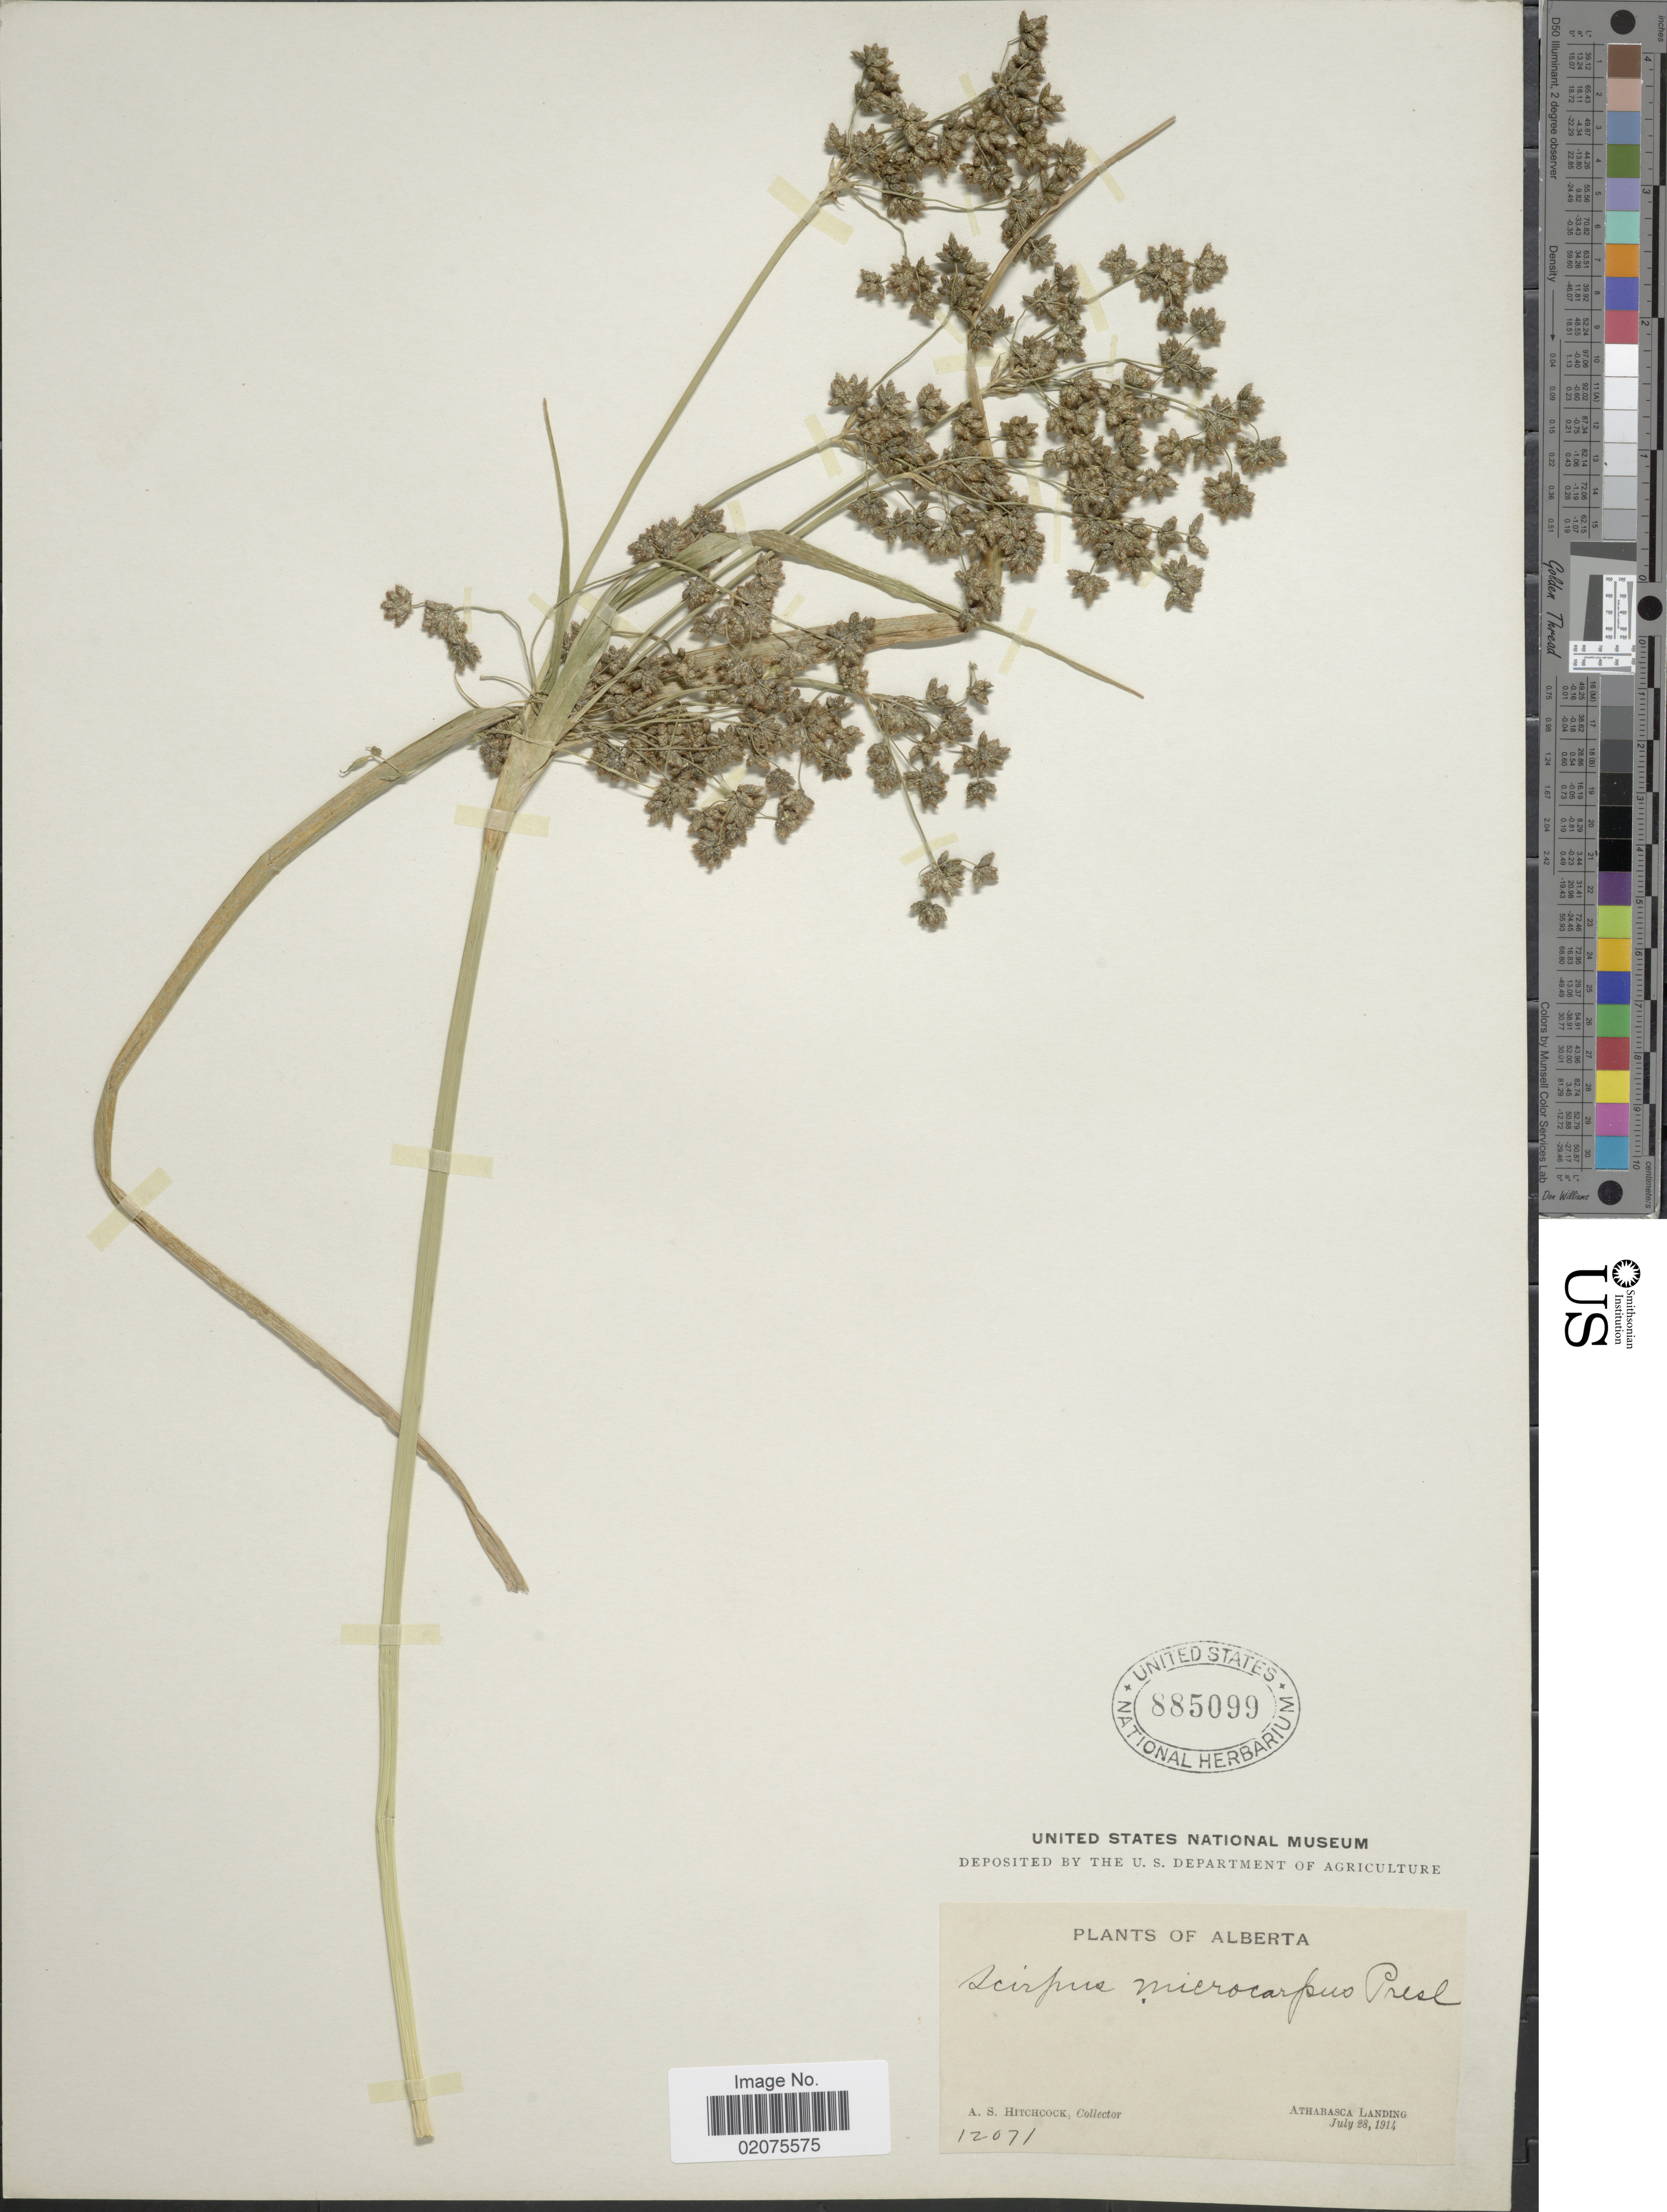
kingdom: Plantae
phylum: Tracheophyta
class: Liliopsida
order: Poales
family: Cyperaceae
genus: Scirpus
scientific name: Scirpus microcarpus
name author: J. Presl & C. Presl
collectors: A. S. Hitchcock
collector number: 12071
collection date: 1914-07-28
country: Canada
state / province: Alberta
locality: Athabasca Landing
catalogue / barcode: US 885099